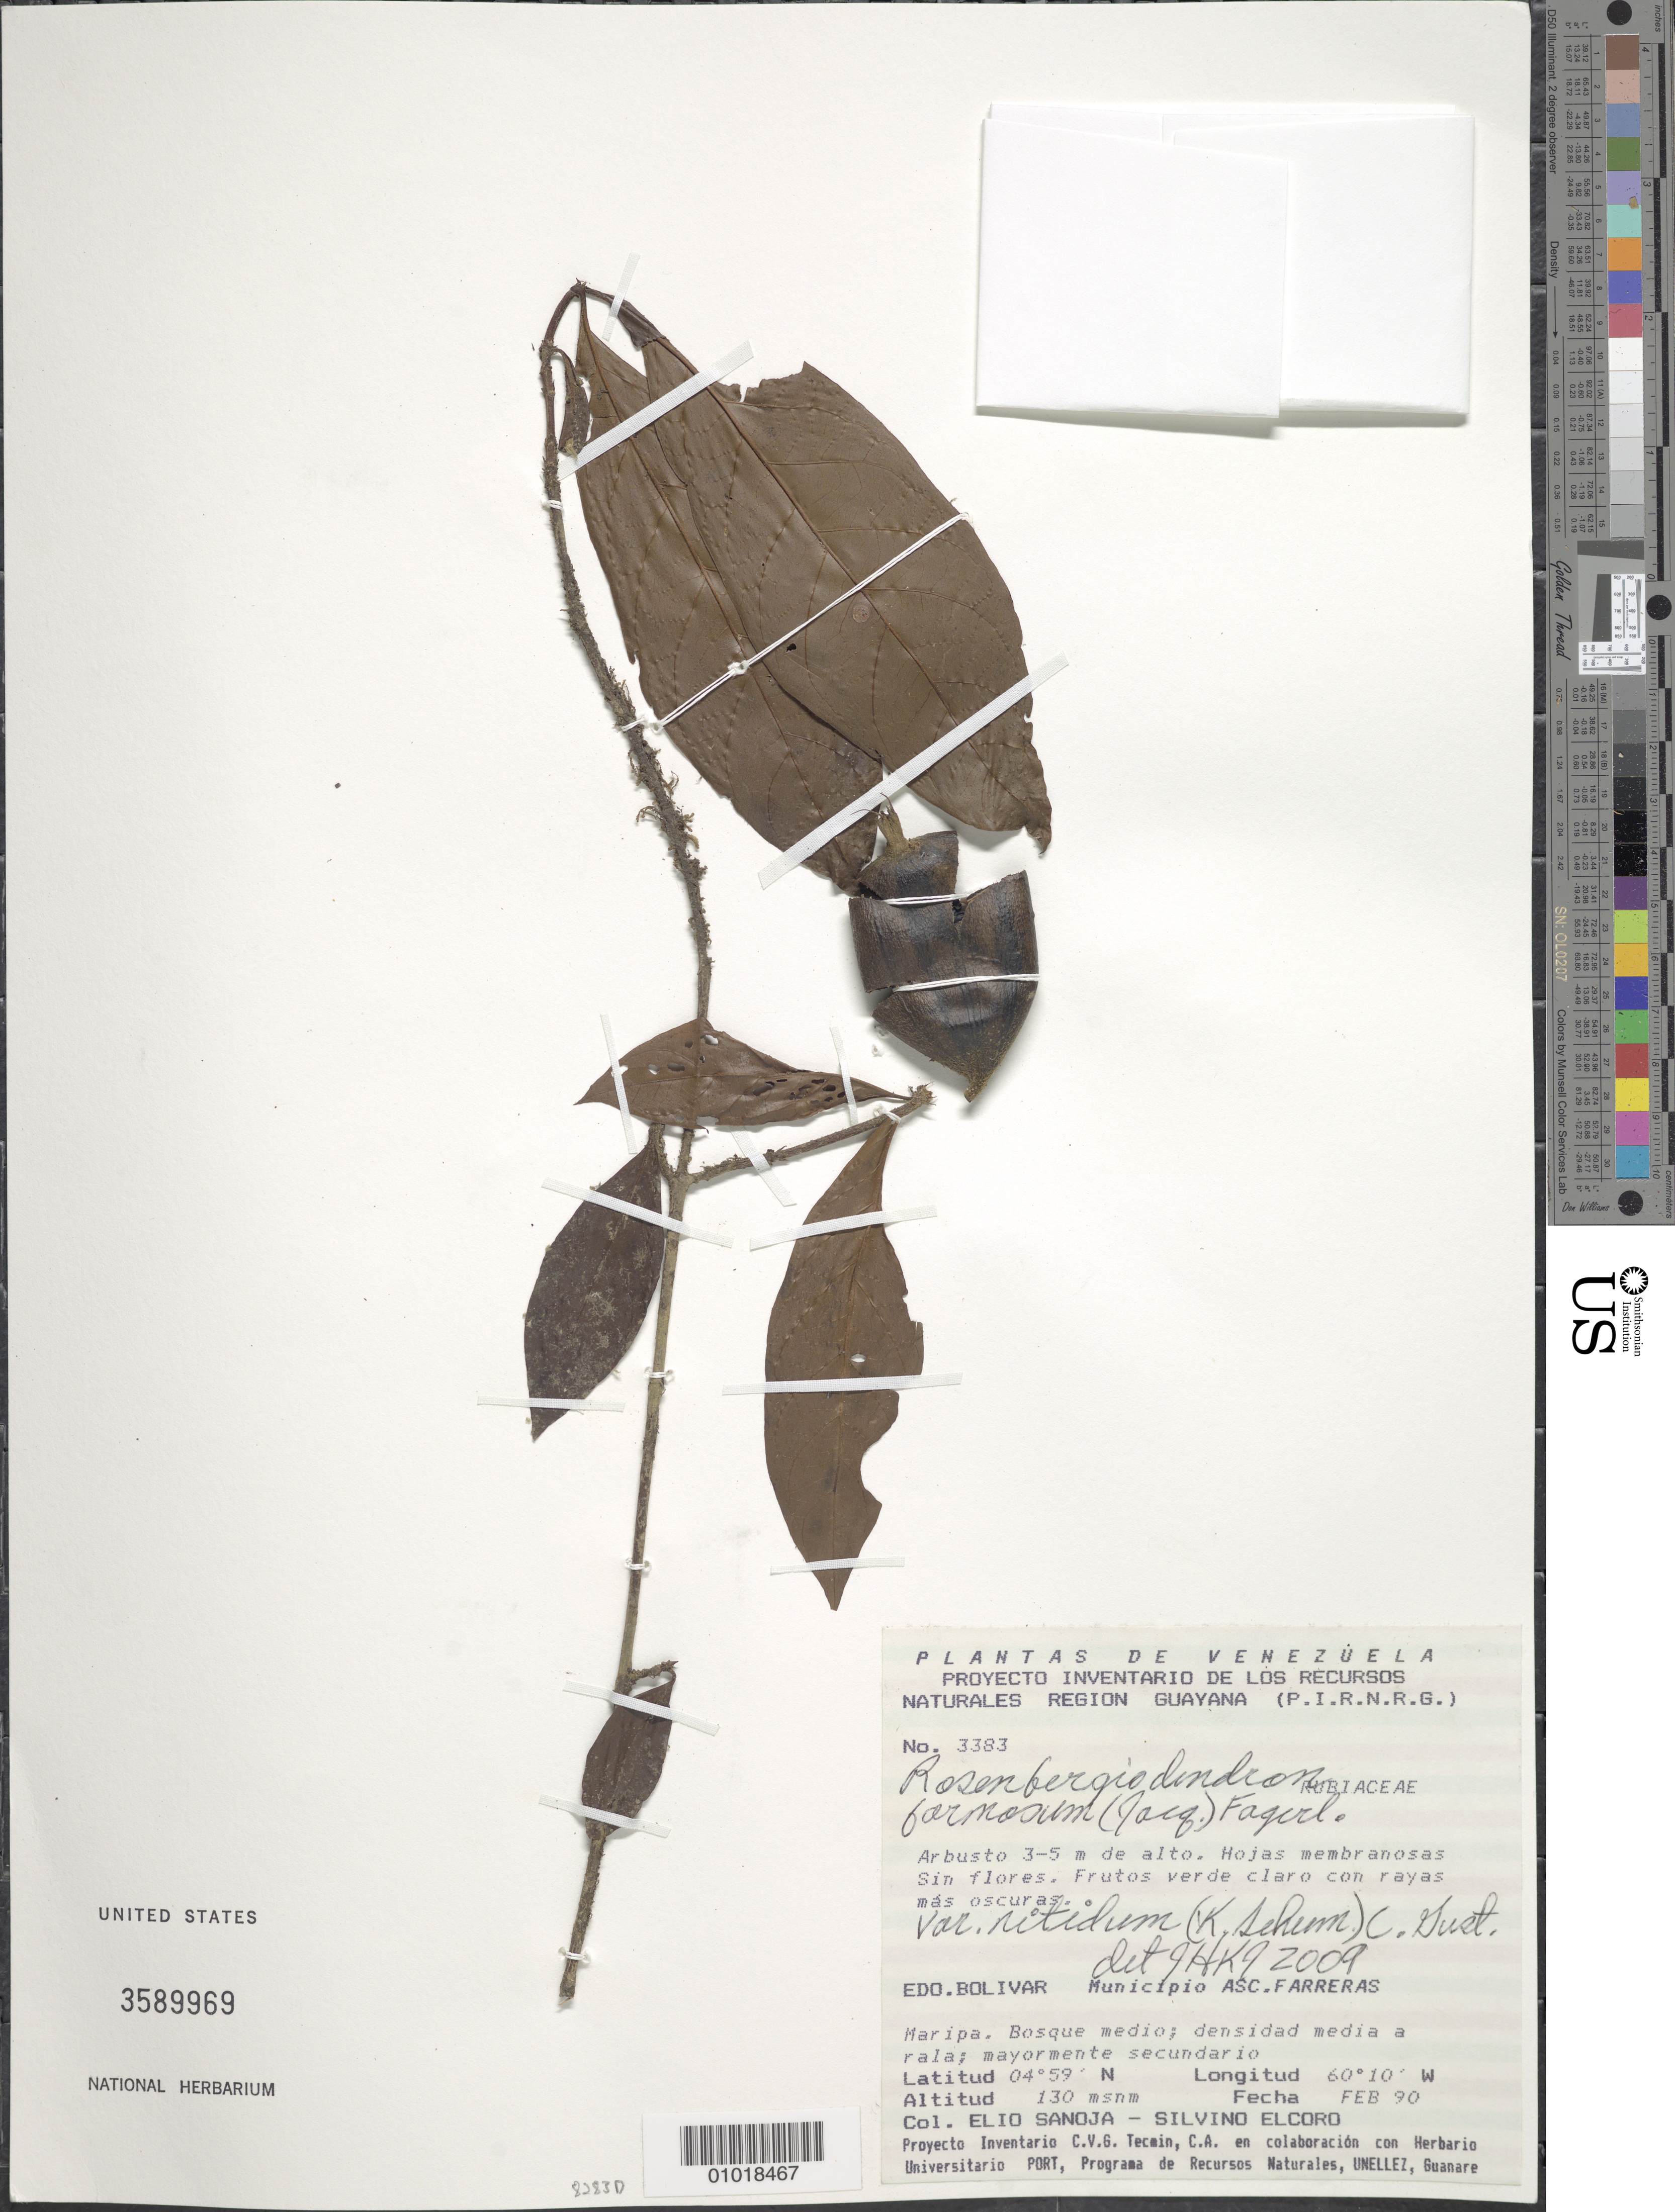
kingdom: Plantae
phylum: Tracheophyta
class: Magnoliopsida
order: Gentianales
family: Rubiaceae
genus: Rosenbergiodendron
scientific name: Rosenbergiodendron formosum var. nitidum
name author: (K. Schum.) C. Gust.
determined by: Kirkbride, J. H.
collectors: E. Sanoja & S. Elcoro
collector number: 3383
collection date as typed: Feb-90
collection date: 1990-02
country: Venezuela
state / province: Bolívar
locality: Mun. Asc. Farreras; Maripa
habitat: Bosque medio; densidad media a rala; mayormente secundario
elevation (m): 130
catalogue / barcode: US 3589969